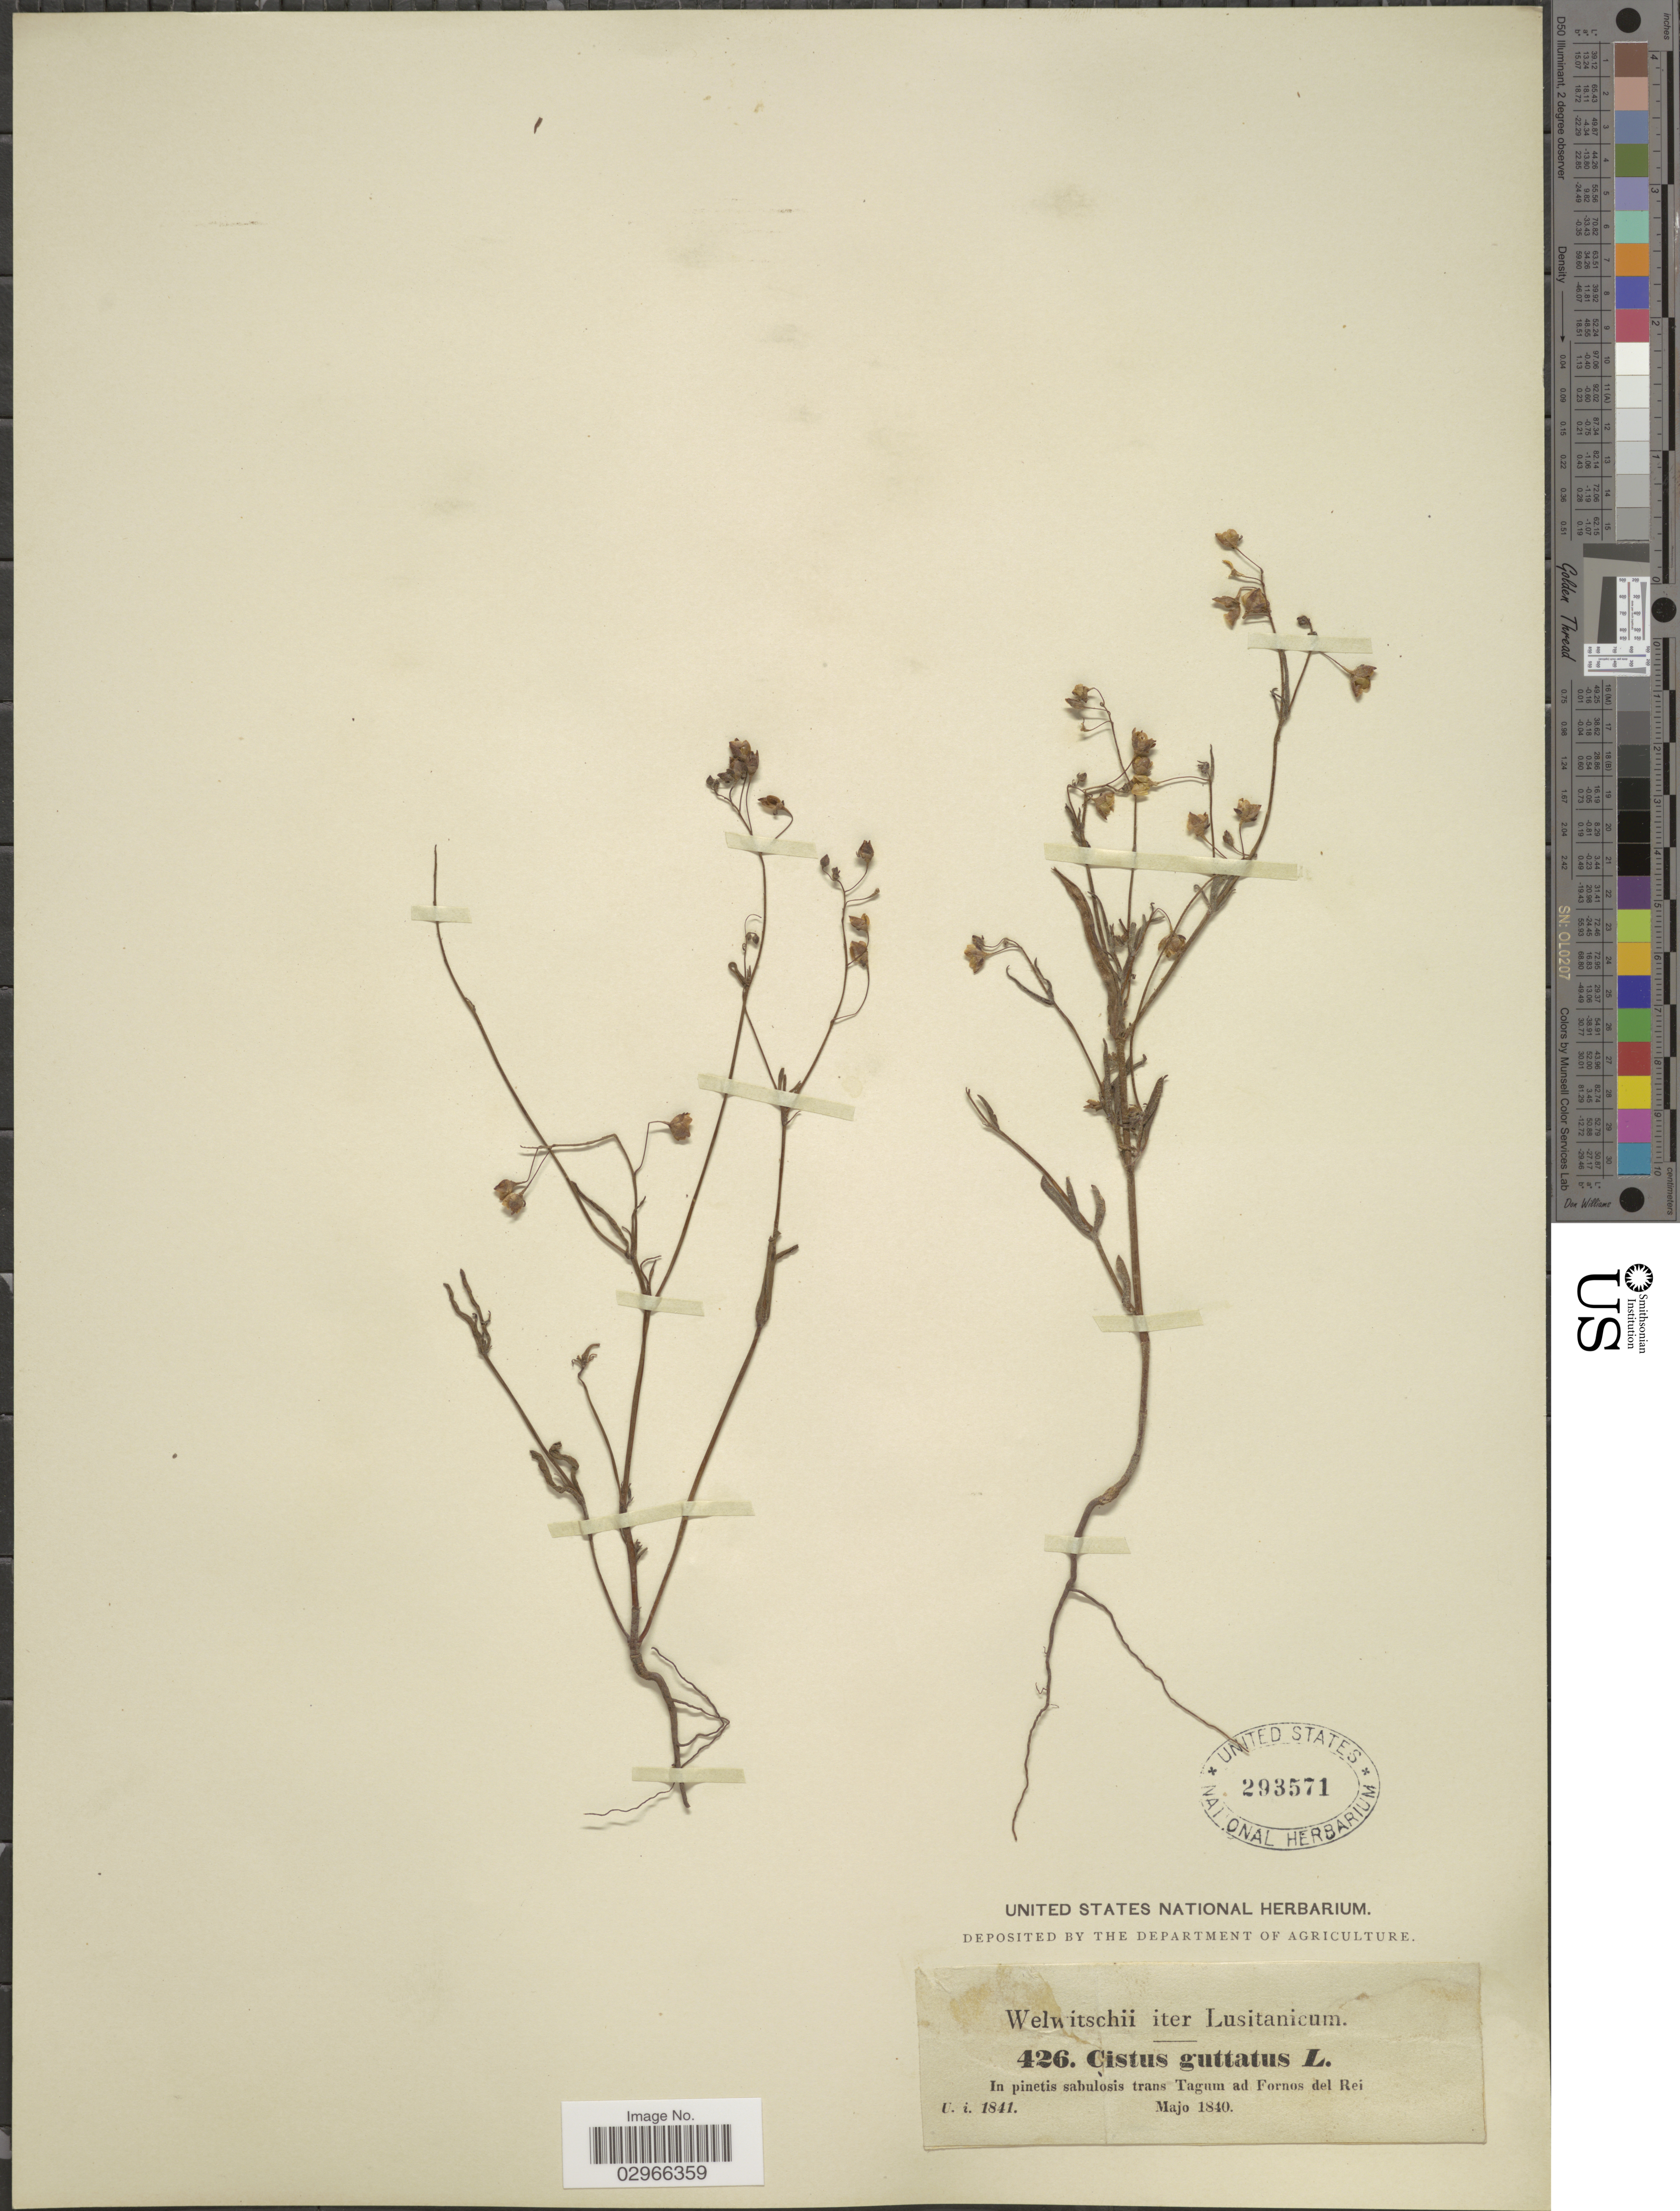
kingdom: Plantae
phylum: Tracheophyta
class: Magnoliopsida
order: Malvales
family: Cistaceae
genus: Tuberaria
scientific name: Tuberaria guttata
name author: (L.) Fourr.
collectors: -. Welwitsch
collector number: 426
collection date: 1840-05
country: Portugal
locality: Lusitanicum. In pinetis sabulosis trans Tagum ad Fornos del Rei.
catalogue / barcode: US 293571